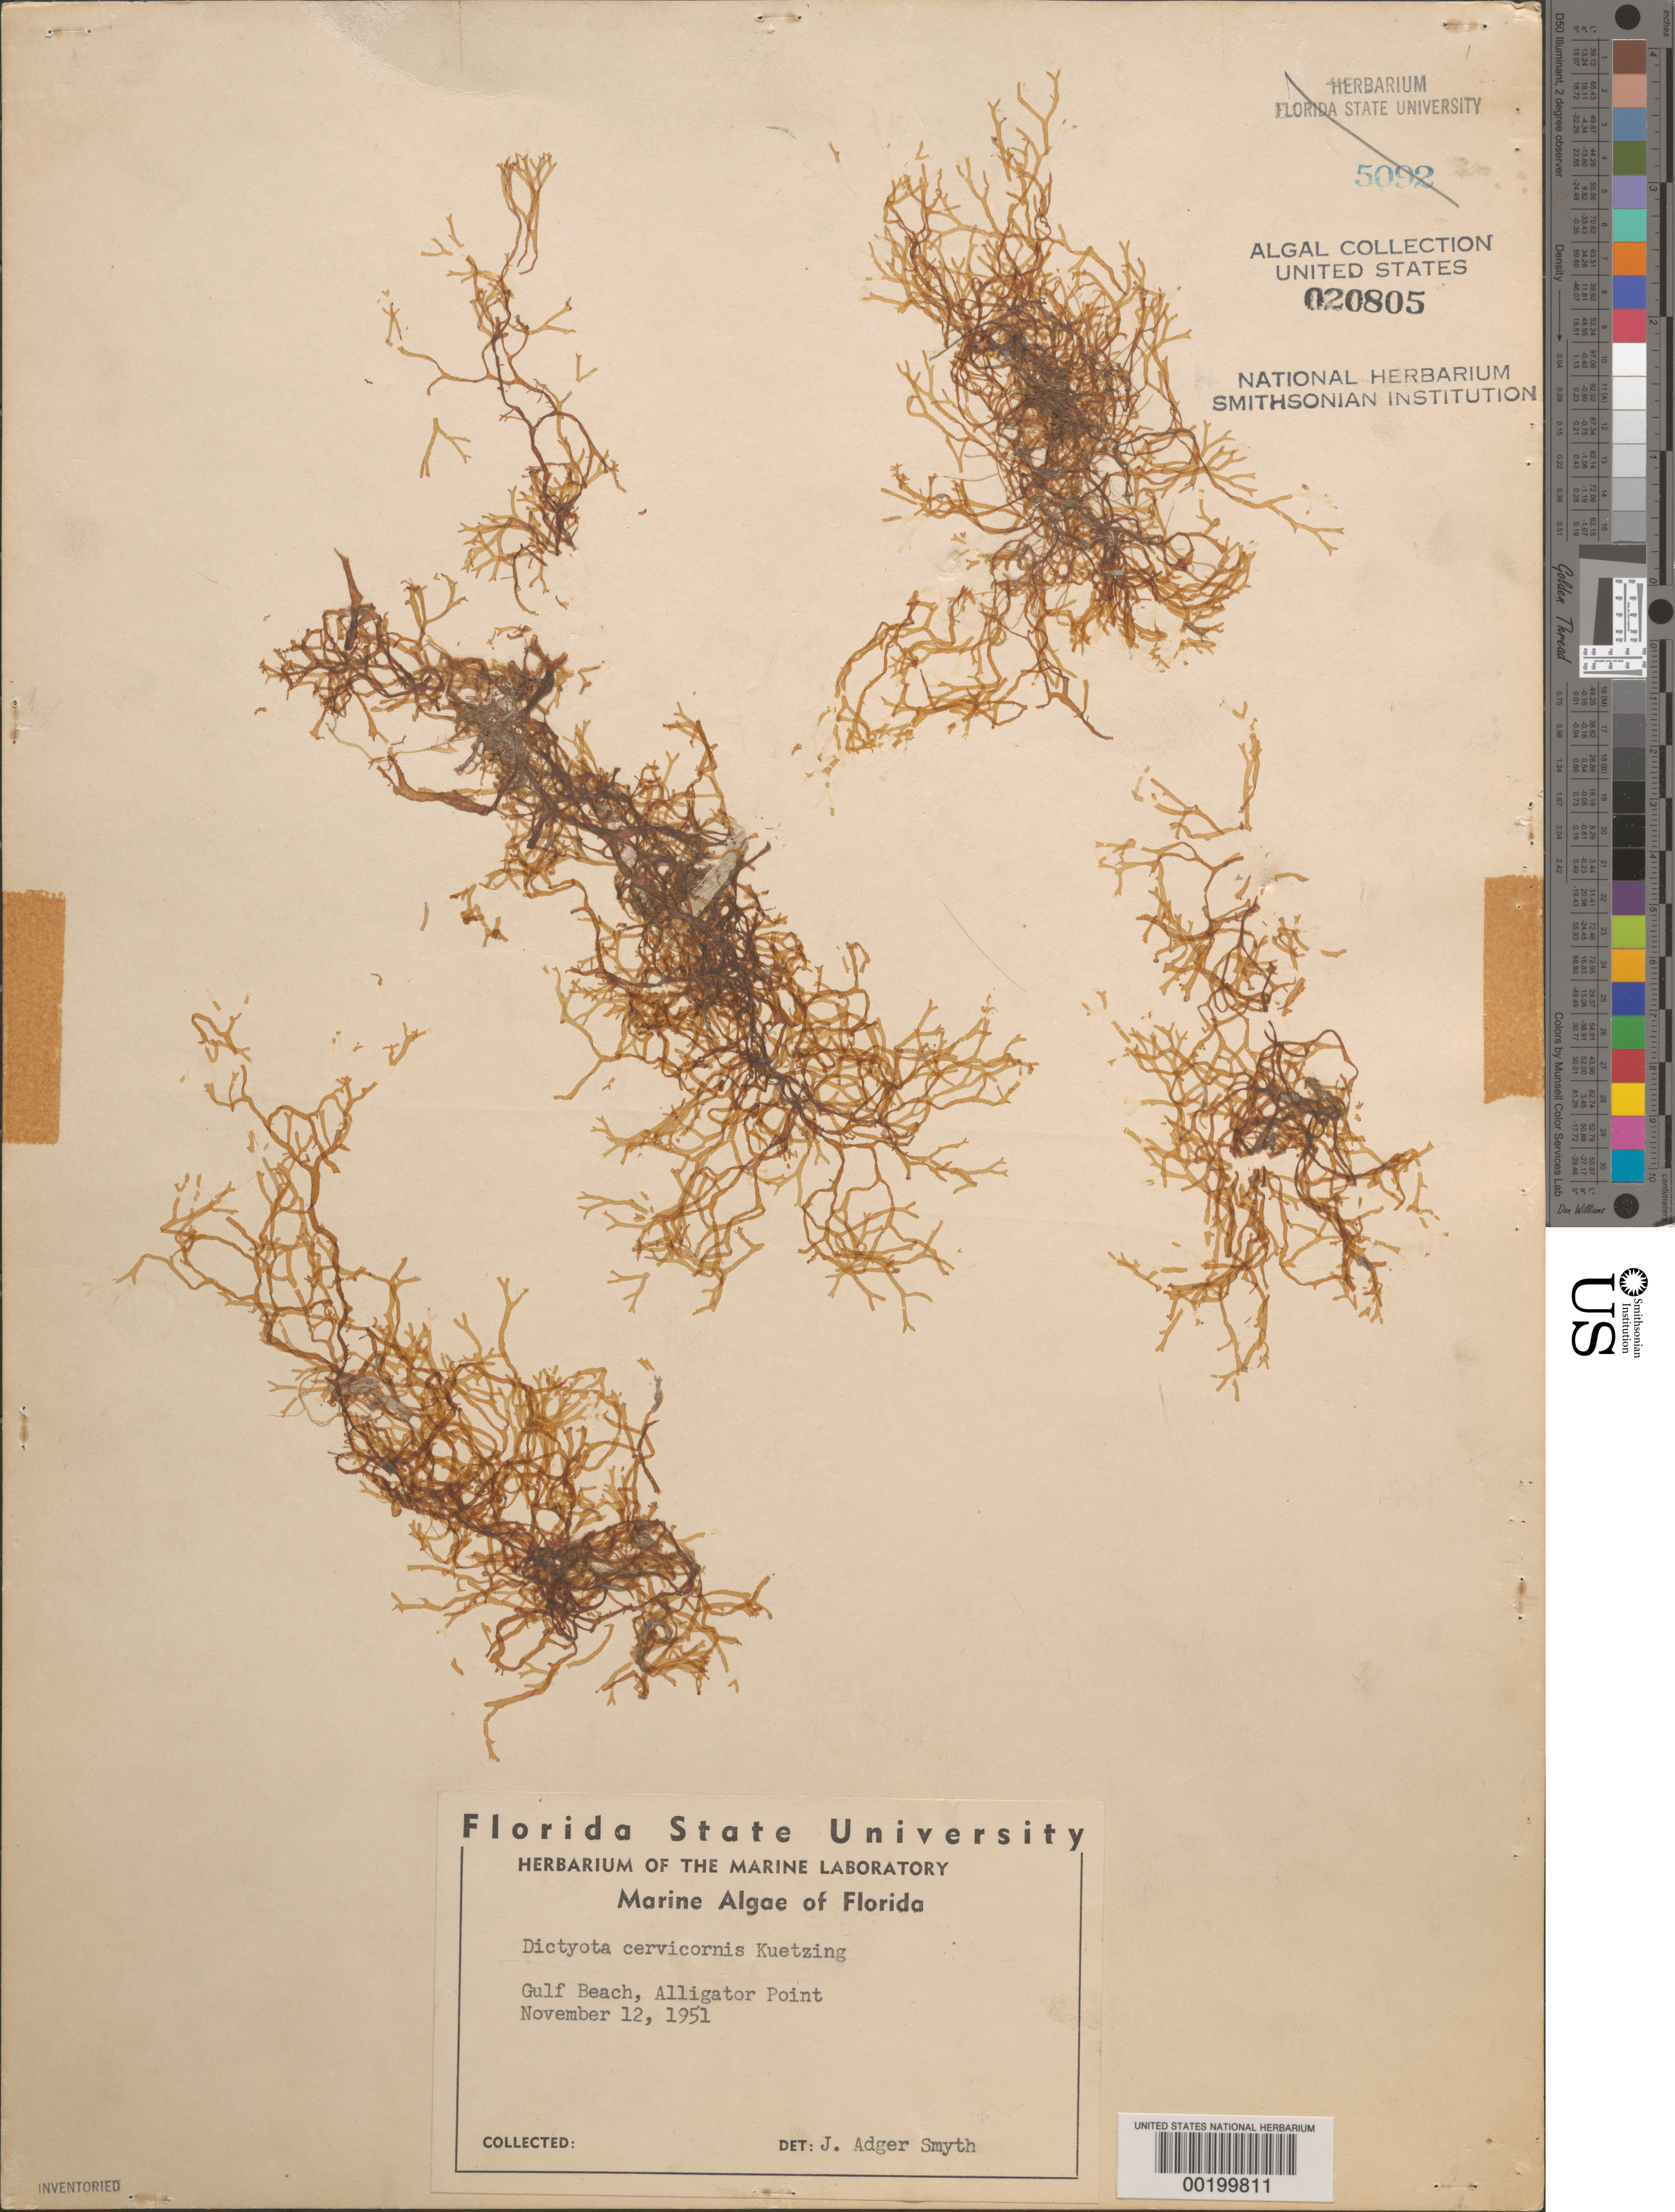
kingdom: Chromista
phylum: Ochrophyta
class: Phaeophyceae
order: Dictyotales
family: Dictyotaceae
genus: Dictyota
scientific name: Dictyota cervicornis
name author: Kütz.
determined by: Smyth, J. A.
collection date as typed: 12 Nov 1951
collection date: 1951-11-12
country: United States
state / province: Florida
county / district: Franklin County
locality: Gulf Beach, Alligator Point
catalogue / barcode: US 20805